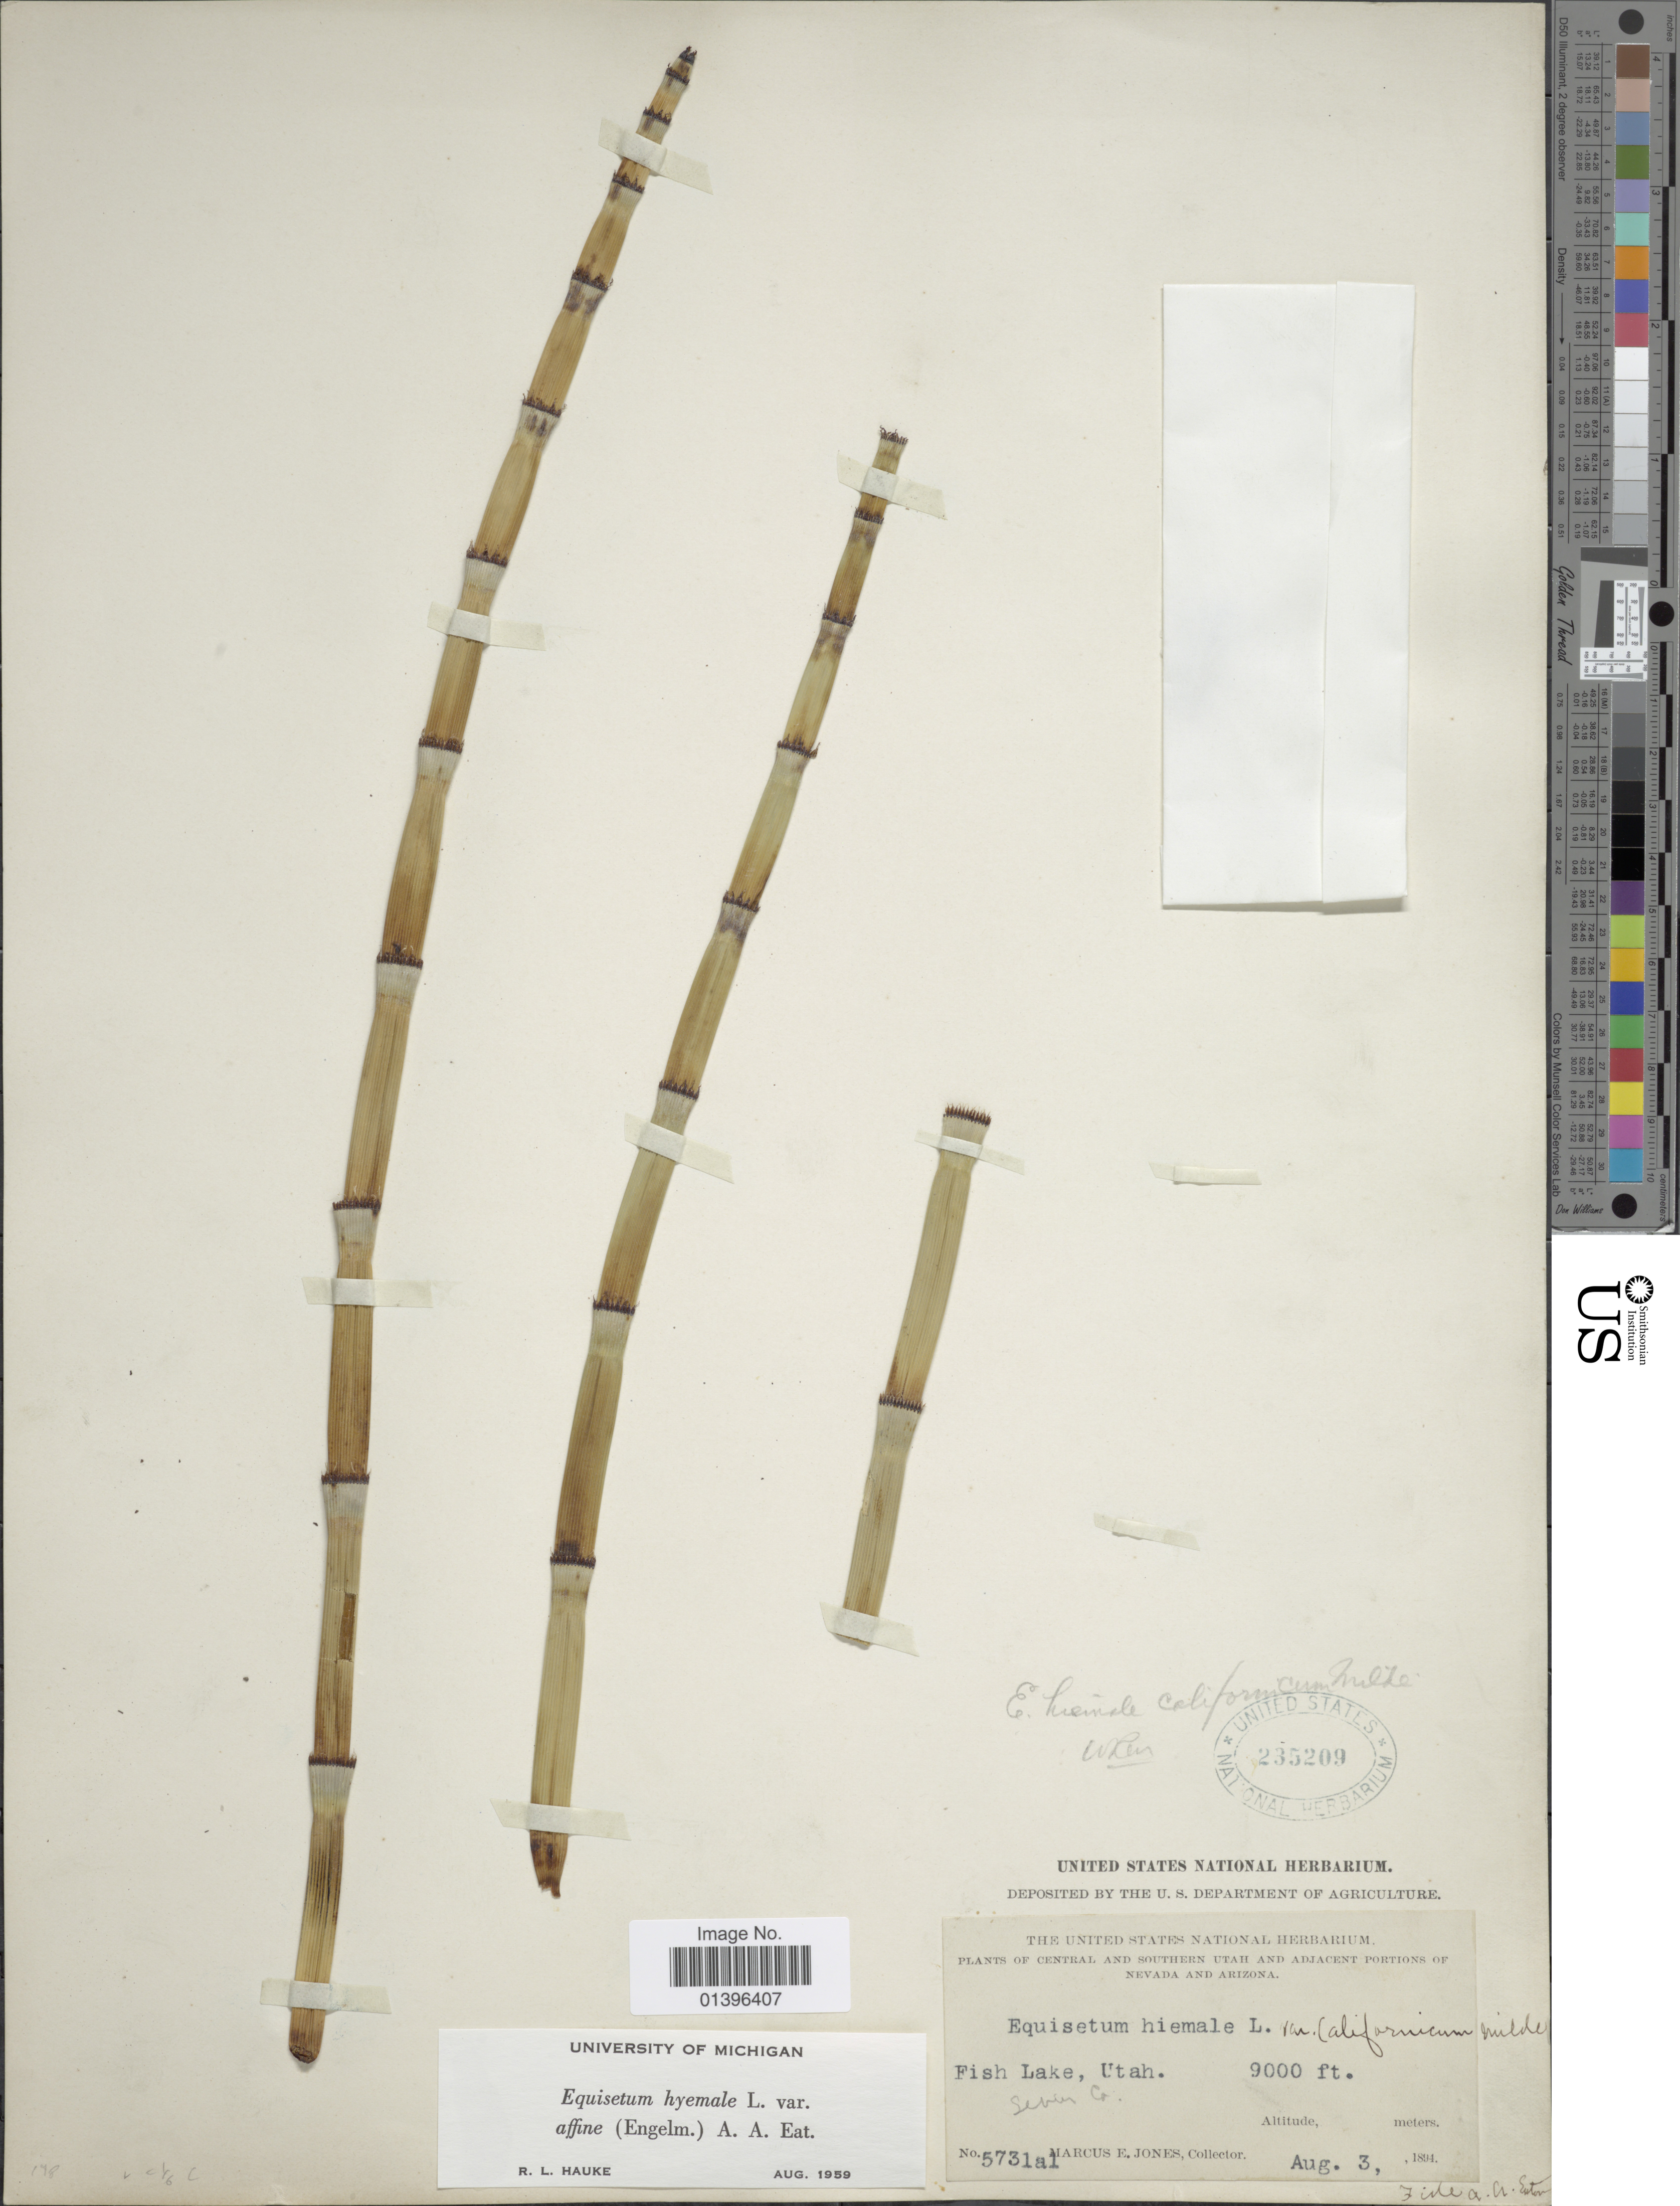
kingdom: Plantae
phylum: Tracheophyta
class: Polypodiopsida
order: Equisetales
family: Equisetaceae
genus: Equisetum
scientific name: Equisetum hyemale var. affine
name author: (Engelm.) A.A. Eaton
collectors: M. E. Jones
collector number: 5731a1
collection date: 1894-08-03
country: United States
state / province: Utah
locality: Central and Southern Utah and adjacent portions of Nevada and Arizona. Fish Lake, Seven Co.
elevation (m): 2743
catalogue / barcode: US 235209